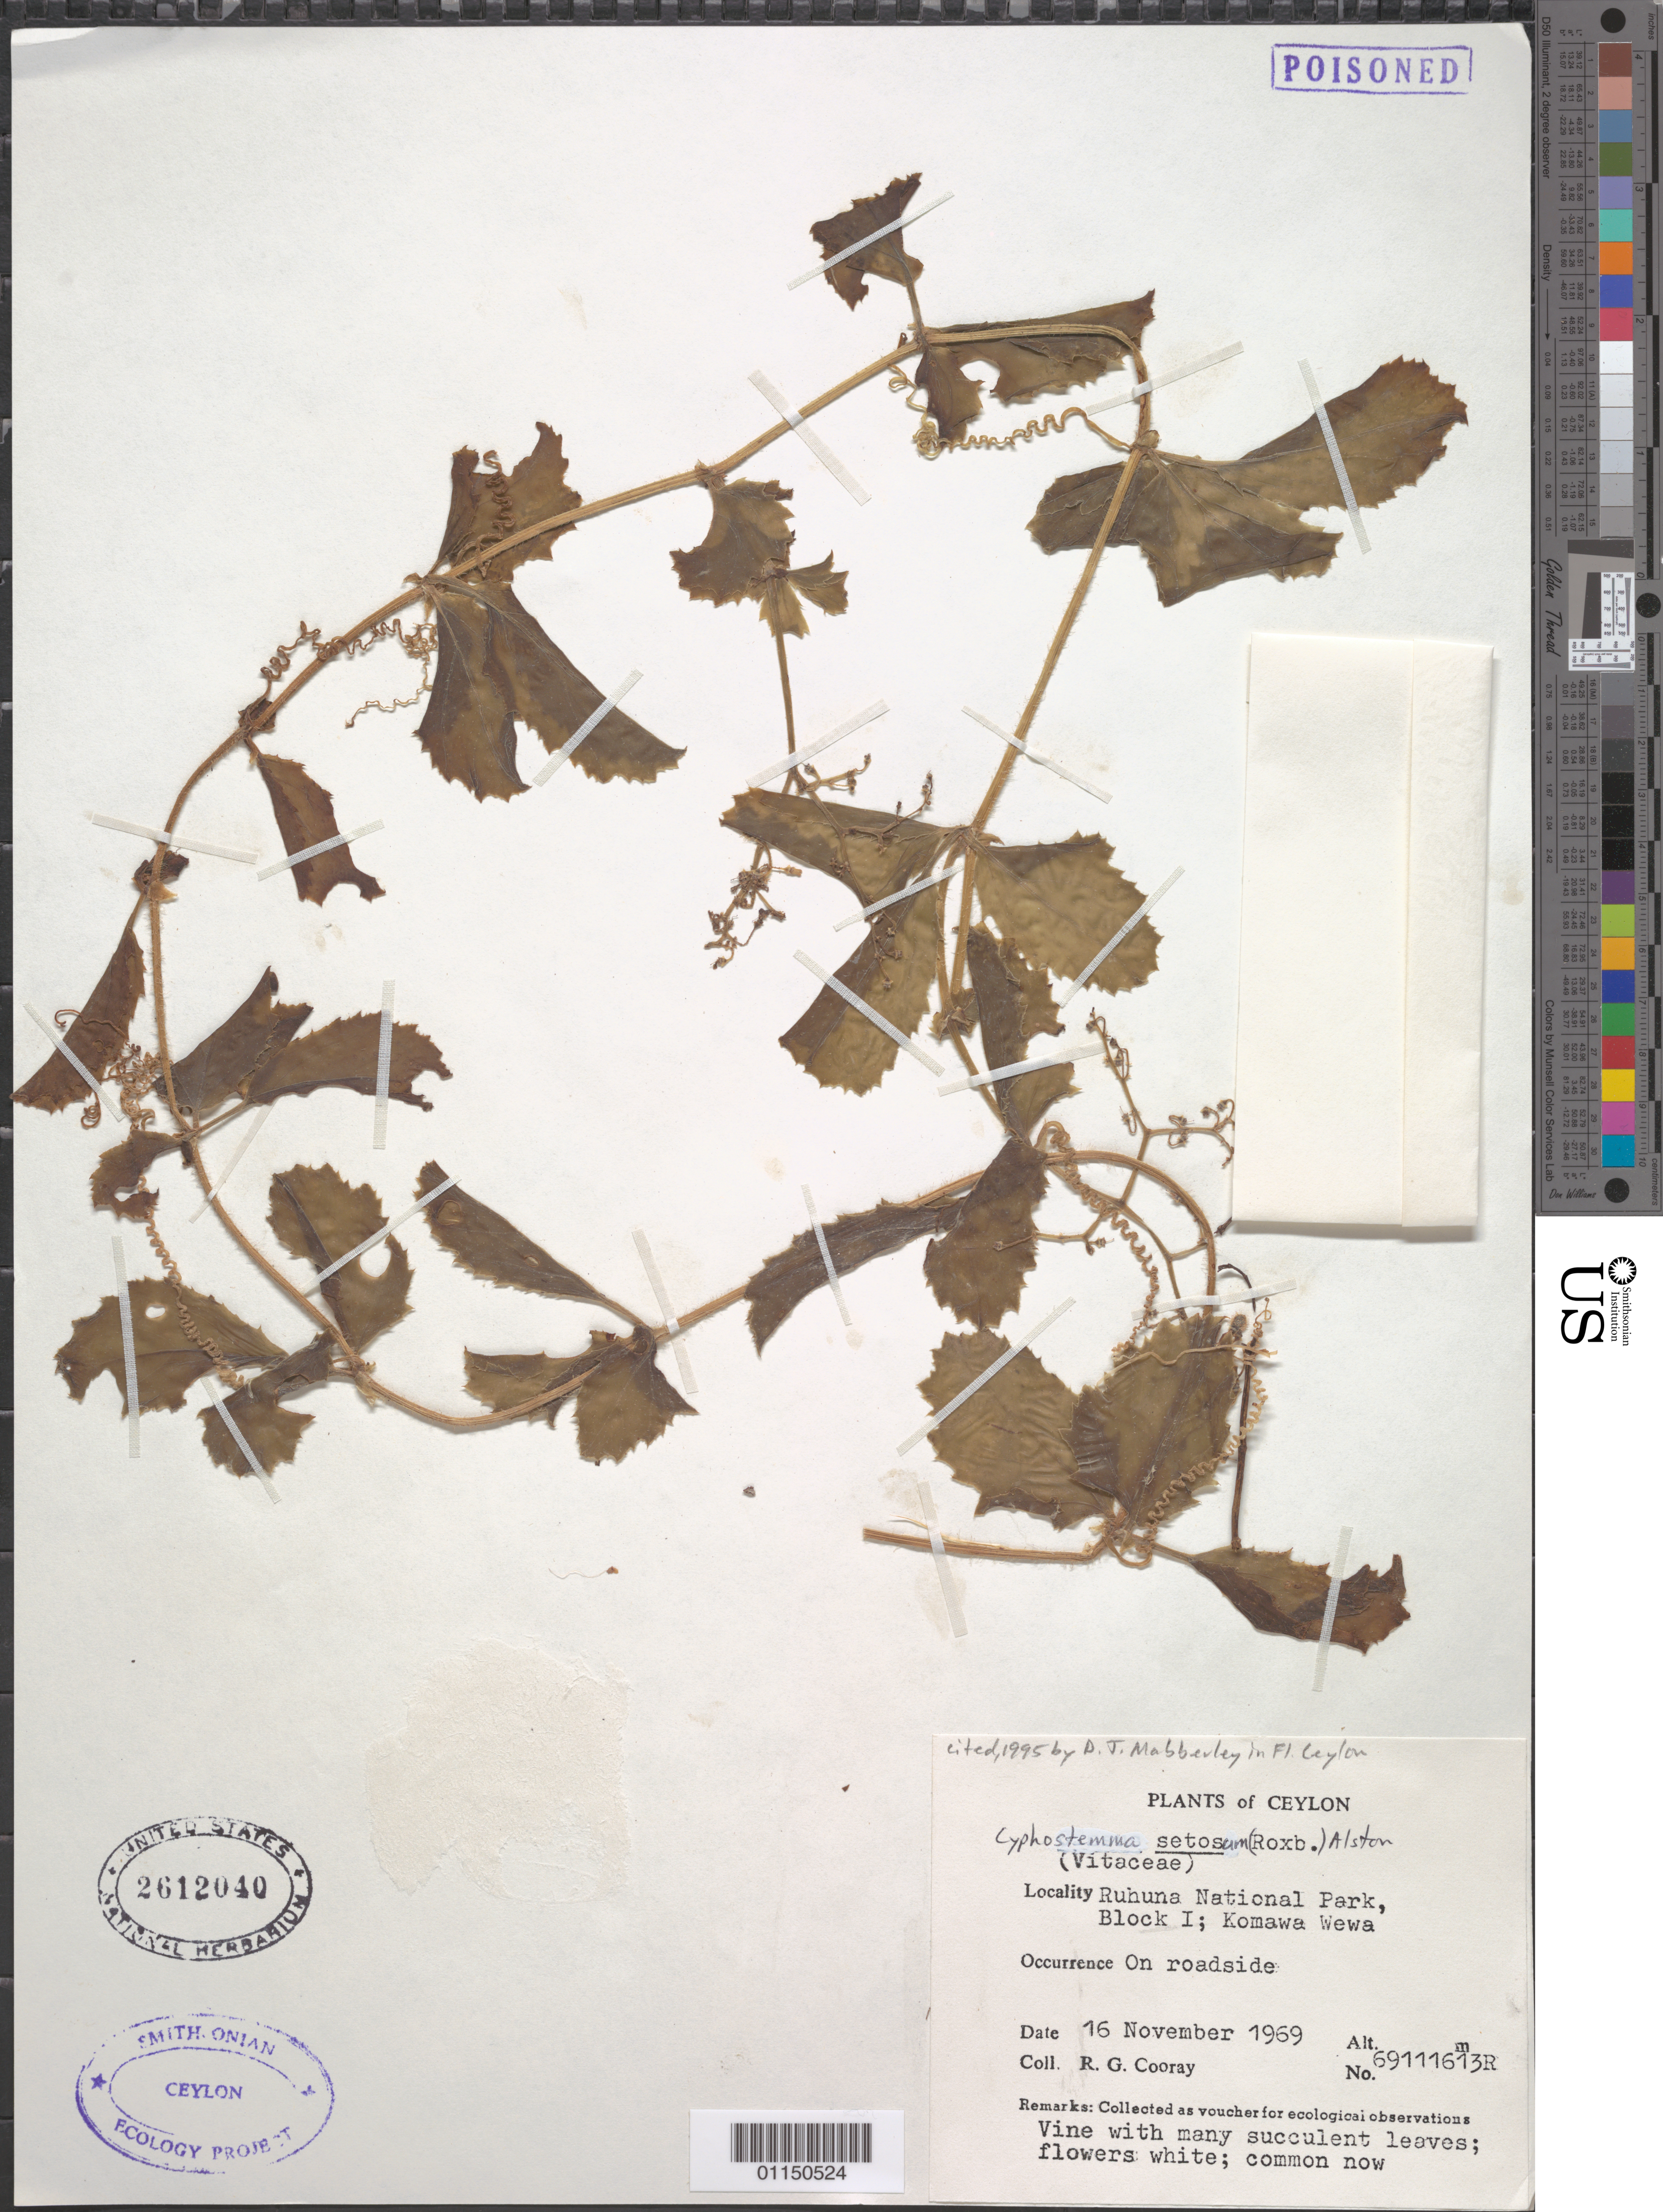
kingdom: Plantae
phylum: Tracheophyta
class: Magnoliopsida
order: Vitales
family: Vitaceae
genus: Cyphostemma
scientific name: Cyphostemma setosum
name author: (Roxb.) Alston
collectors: R. Cooray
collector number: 69111613R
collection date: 1969-11-16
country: Sri Lanka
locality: Ruhuna National Park, Block 1; Komawa Wewa.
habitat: On roadside. Vine. Common.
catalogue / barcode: US 2612040